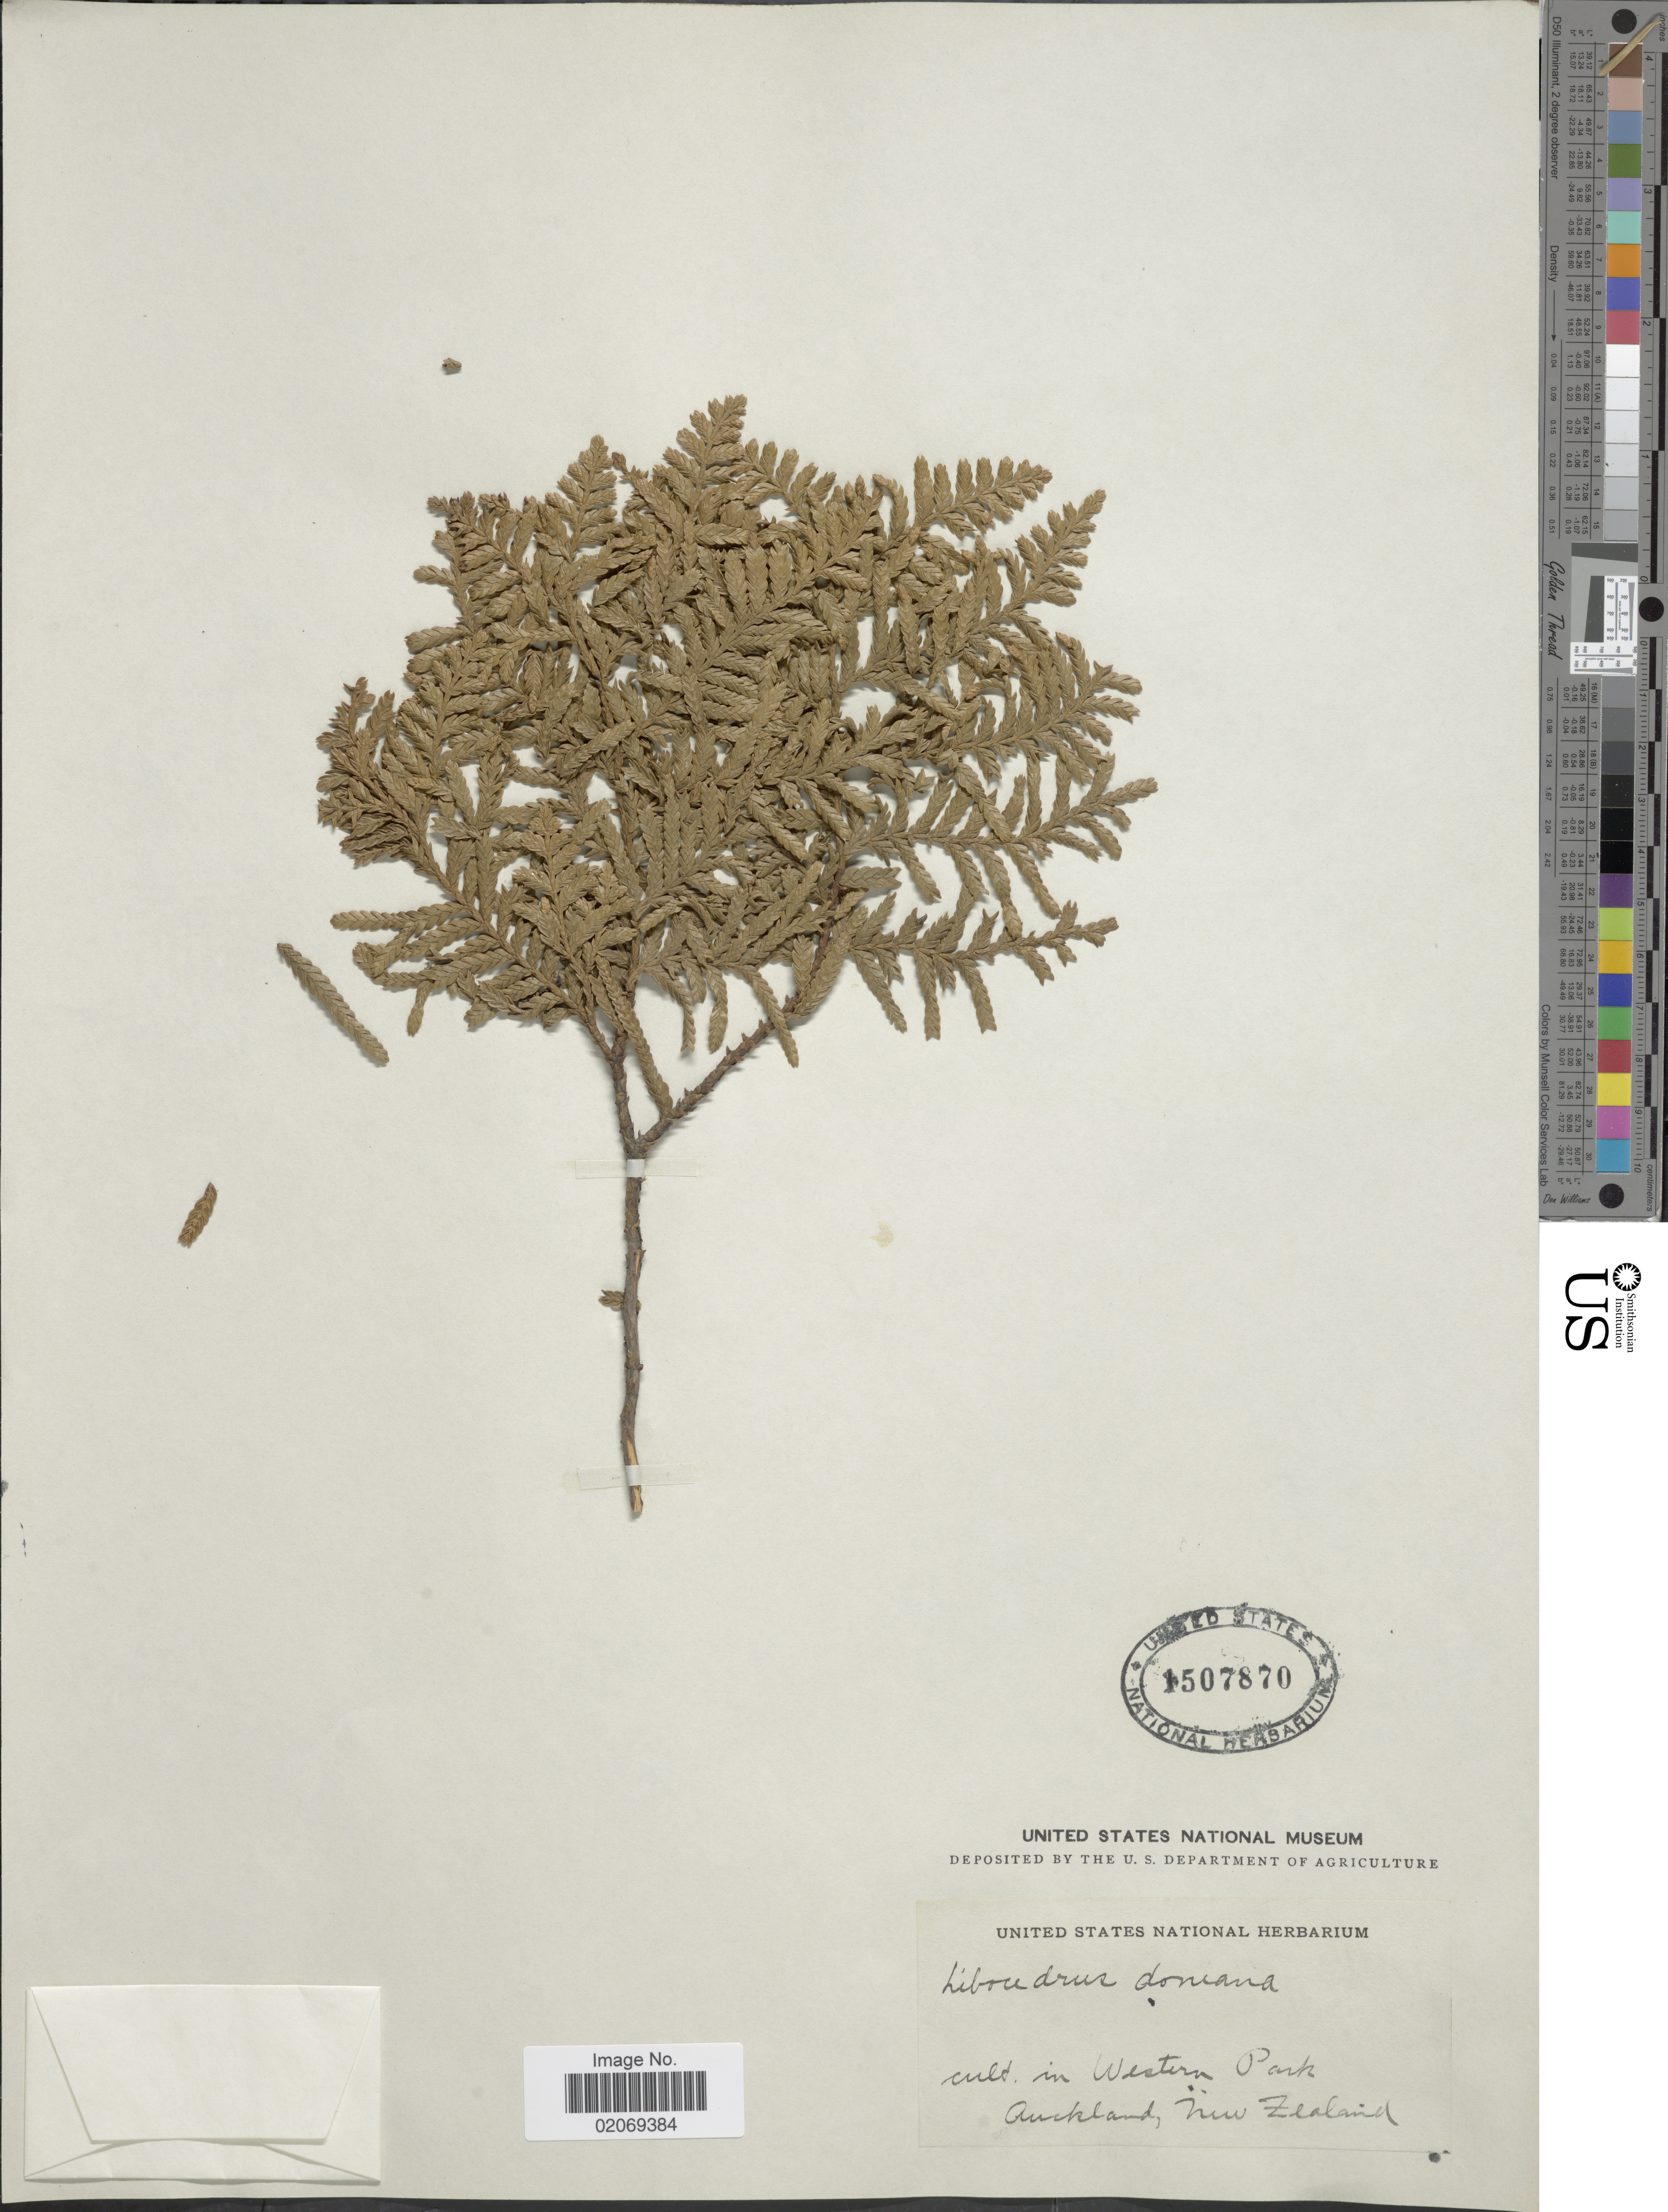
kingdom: Plantae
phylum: Tracheophyta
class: Pinopsida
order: Pinales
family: Cupressaceae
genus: Libocedrus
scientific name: Libocedrus plumosa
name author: (D. Don) Druce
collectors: ex herb. United States National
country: New Zealand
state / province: Auckland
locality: Cult in Western Park Auckland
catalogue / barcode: US 1507870